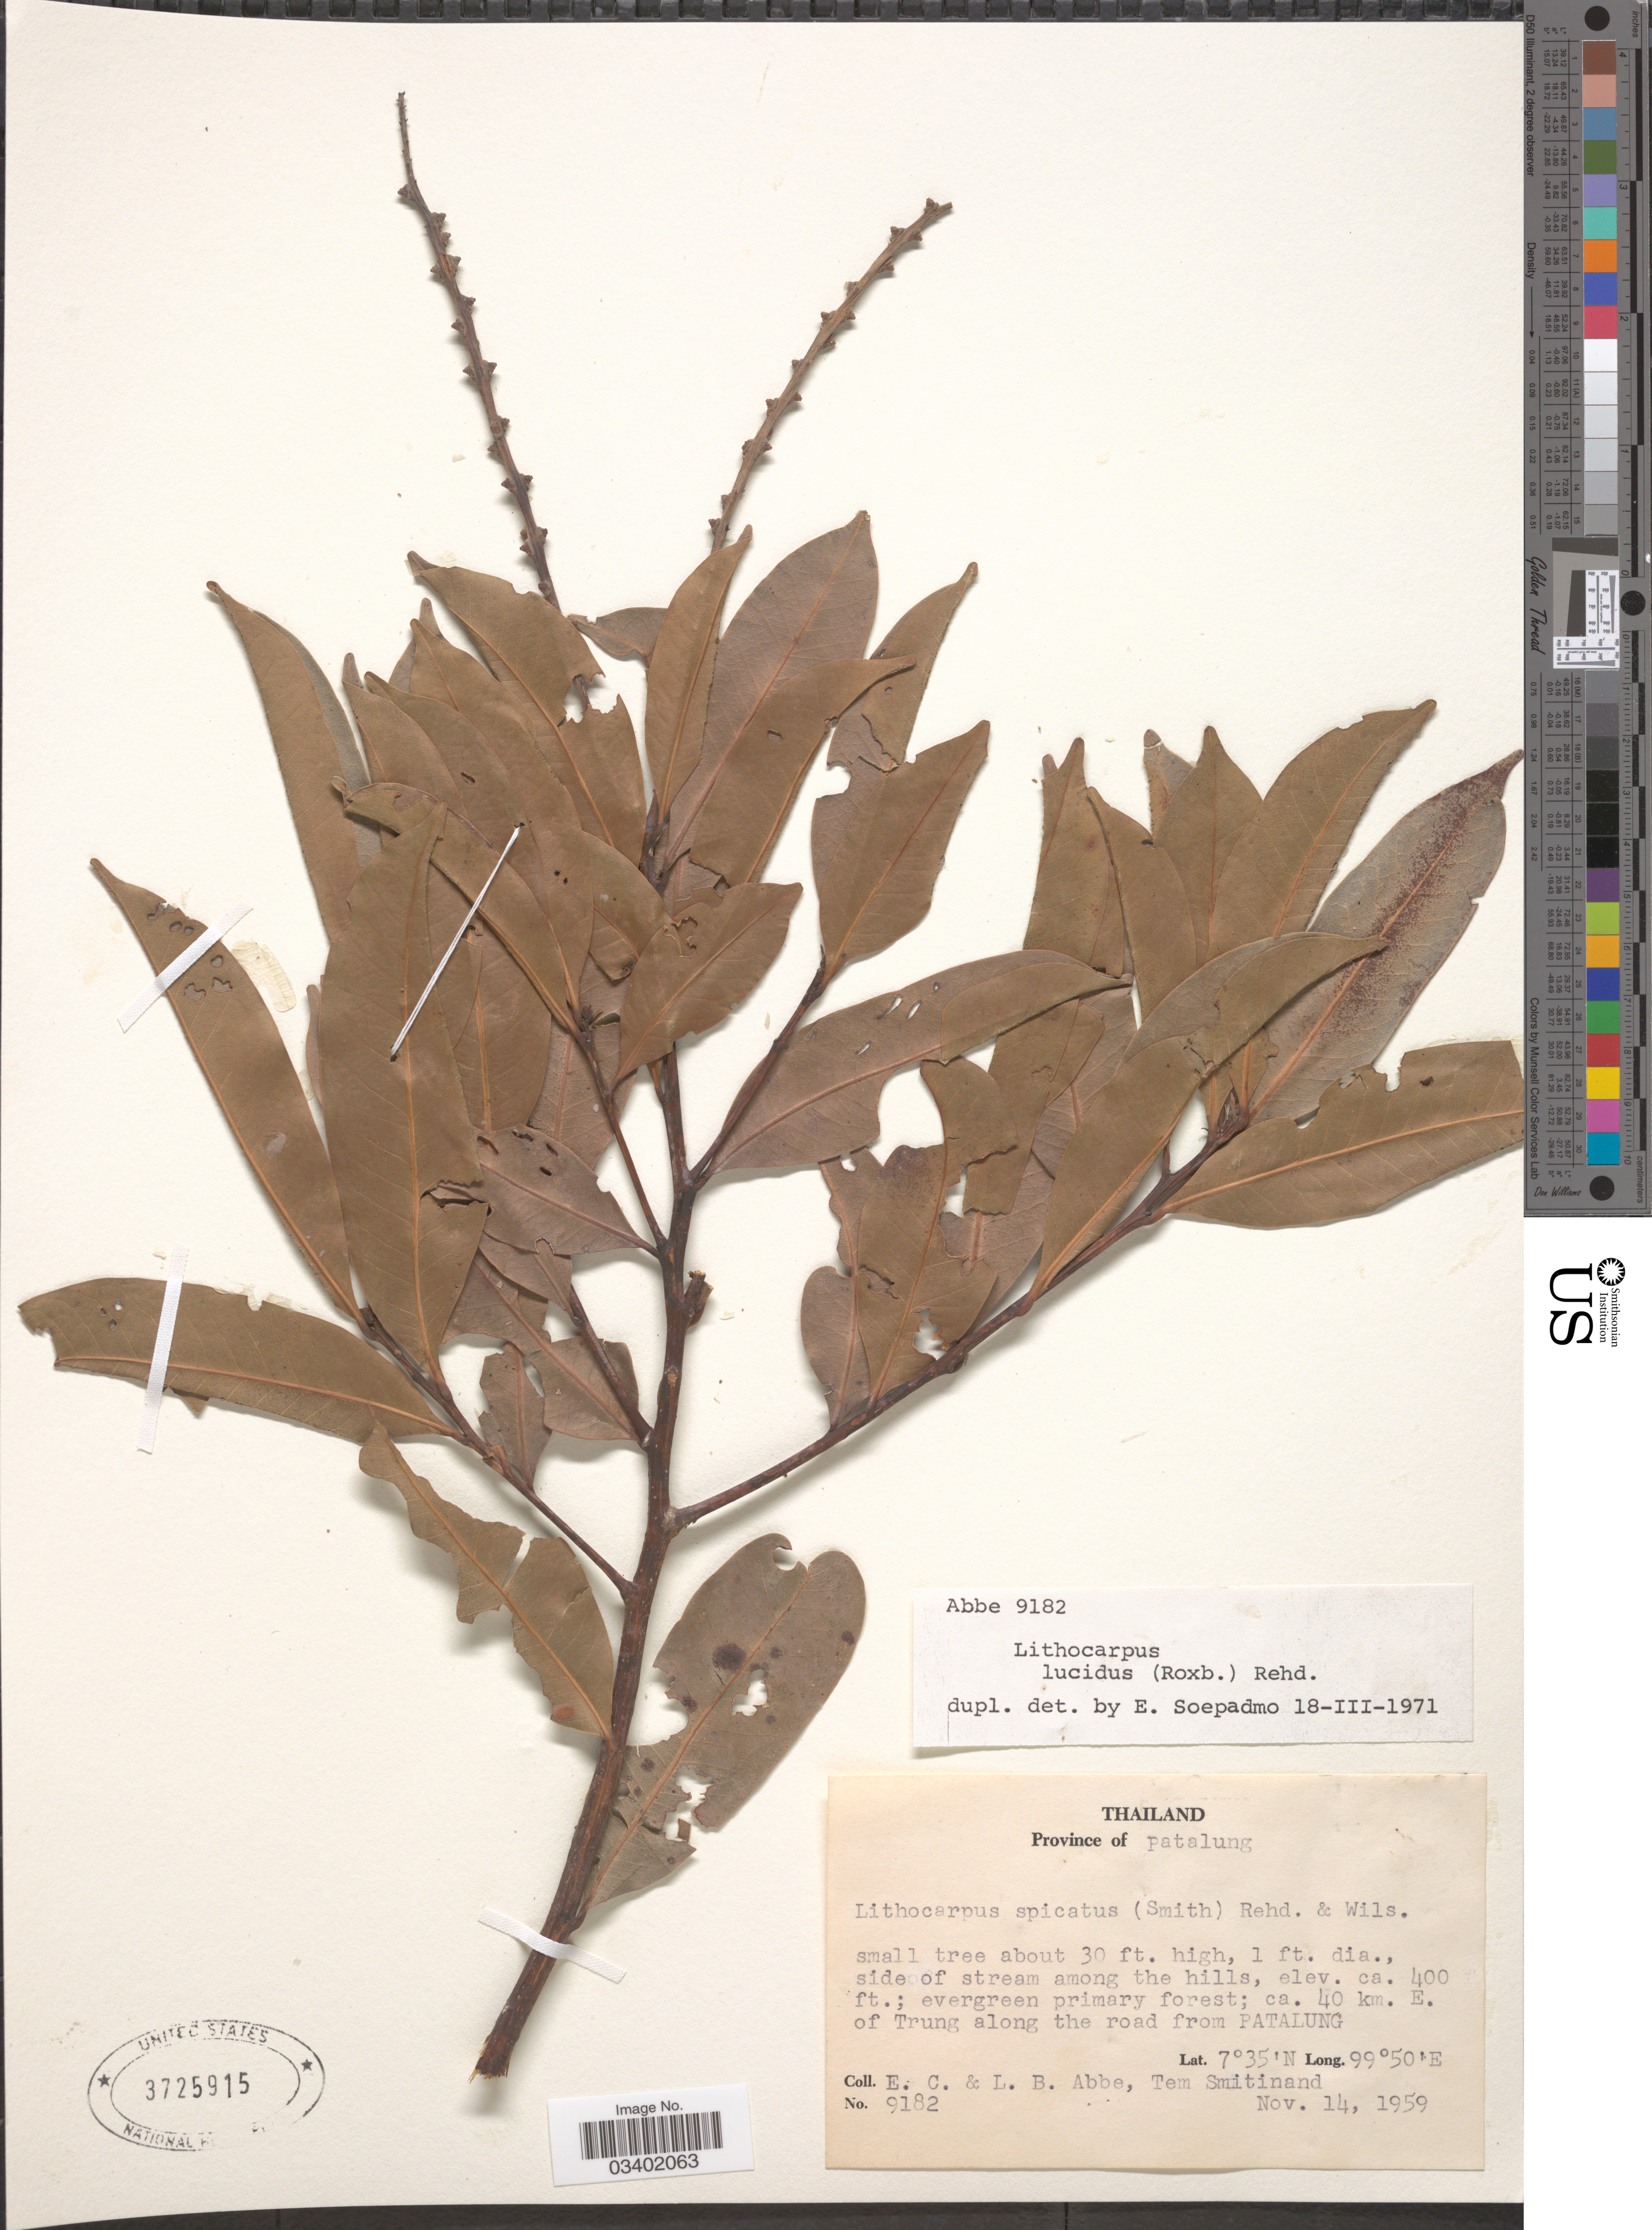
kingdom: Plantae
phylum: Tracheophyta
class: Magnoliopsida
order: Fagales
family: Fagaceae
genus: Lithocarpus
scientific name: Lithocarpus lucidus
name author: (Roxb.) Rehder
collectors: E. C. Abbe, L. B. Abbe & T. Smitinand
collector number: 9182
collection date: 1959-11-14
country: Thailand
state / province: Phattalung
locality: Province of Patalung. Ca. 40 km. E. of Trung along the road from Patalung.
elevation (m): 122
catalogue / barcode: US 3725915